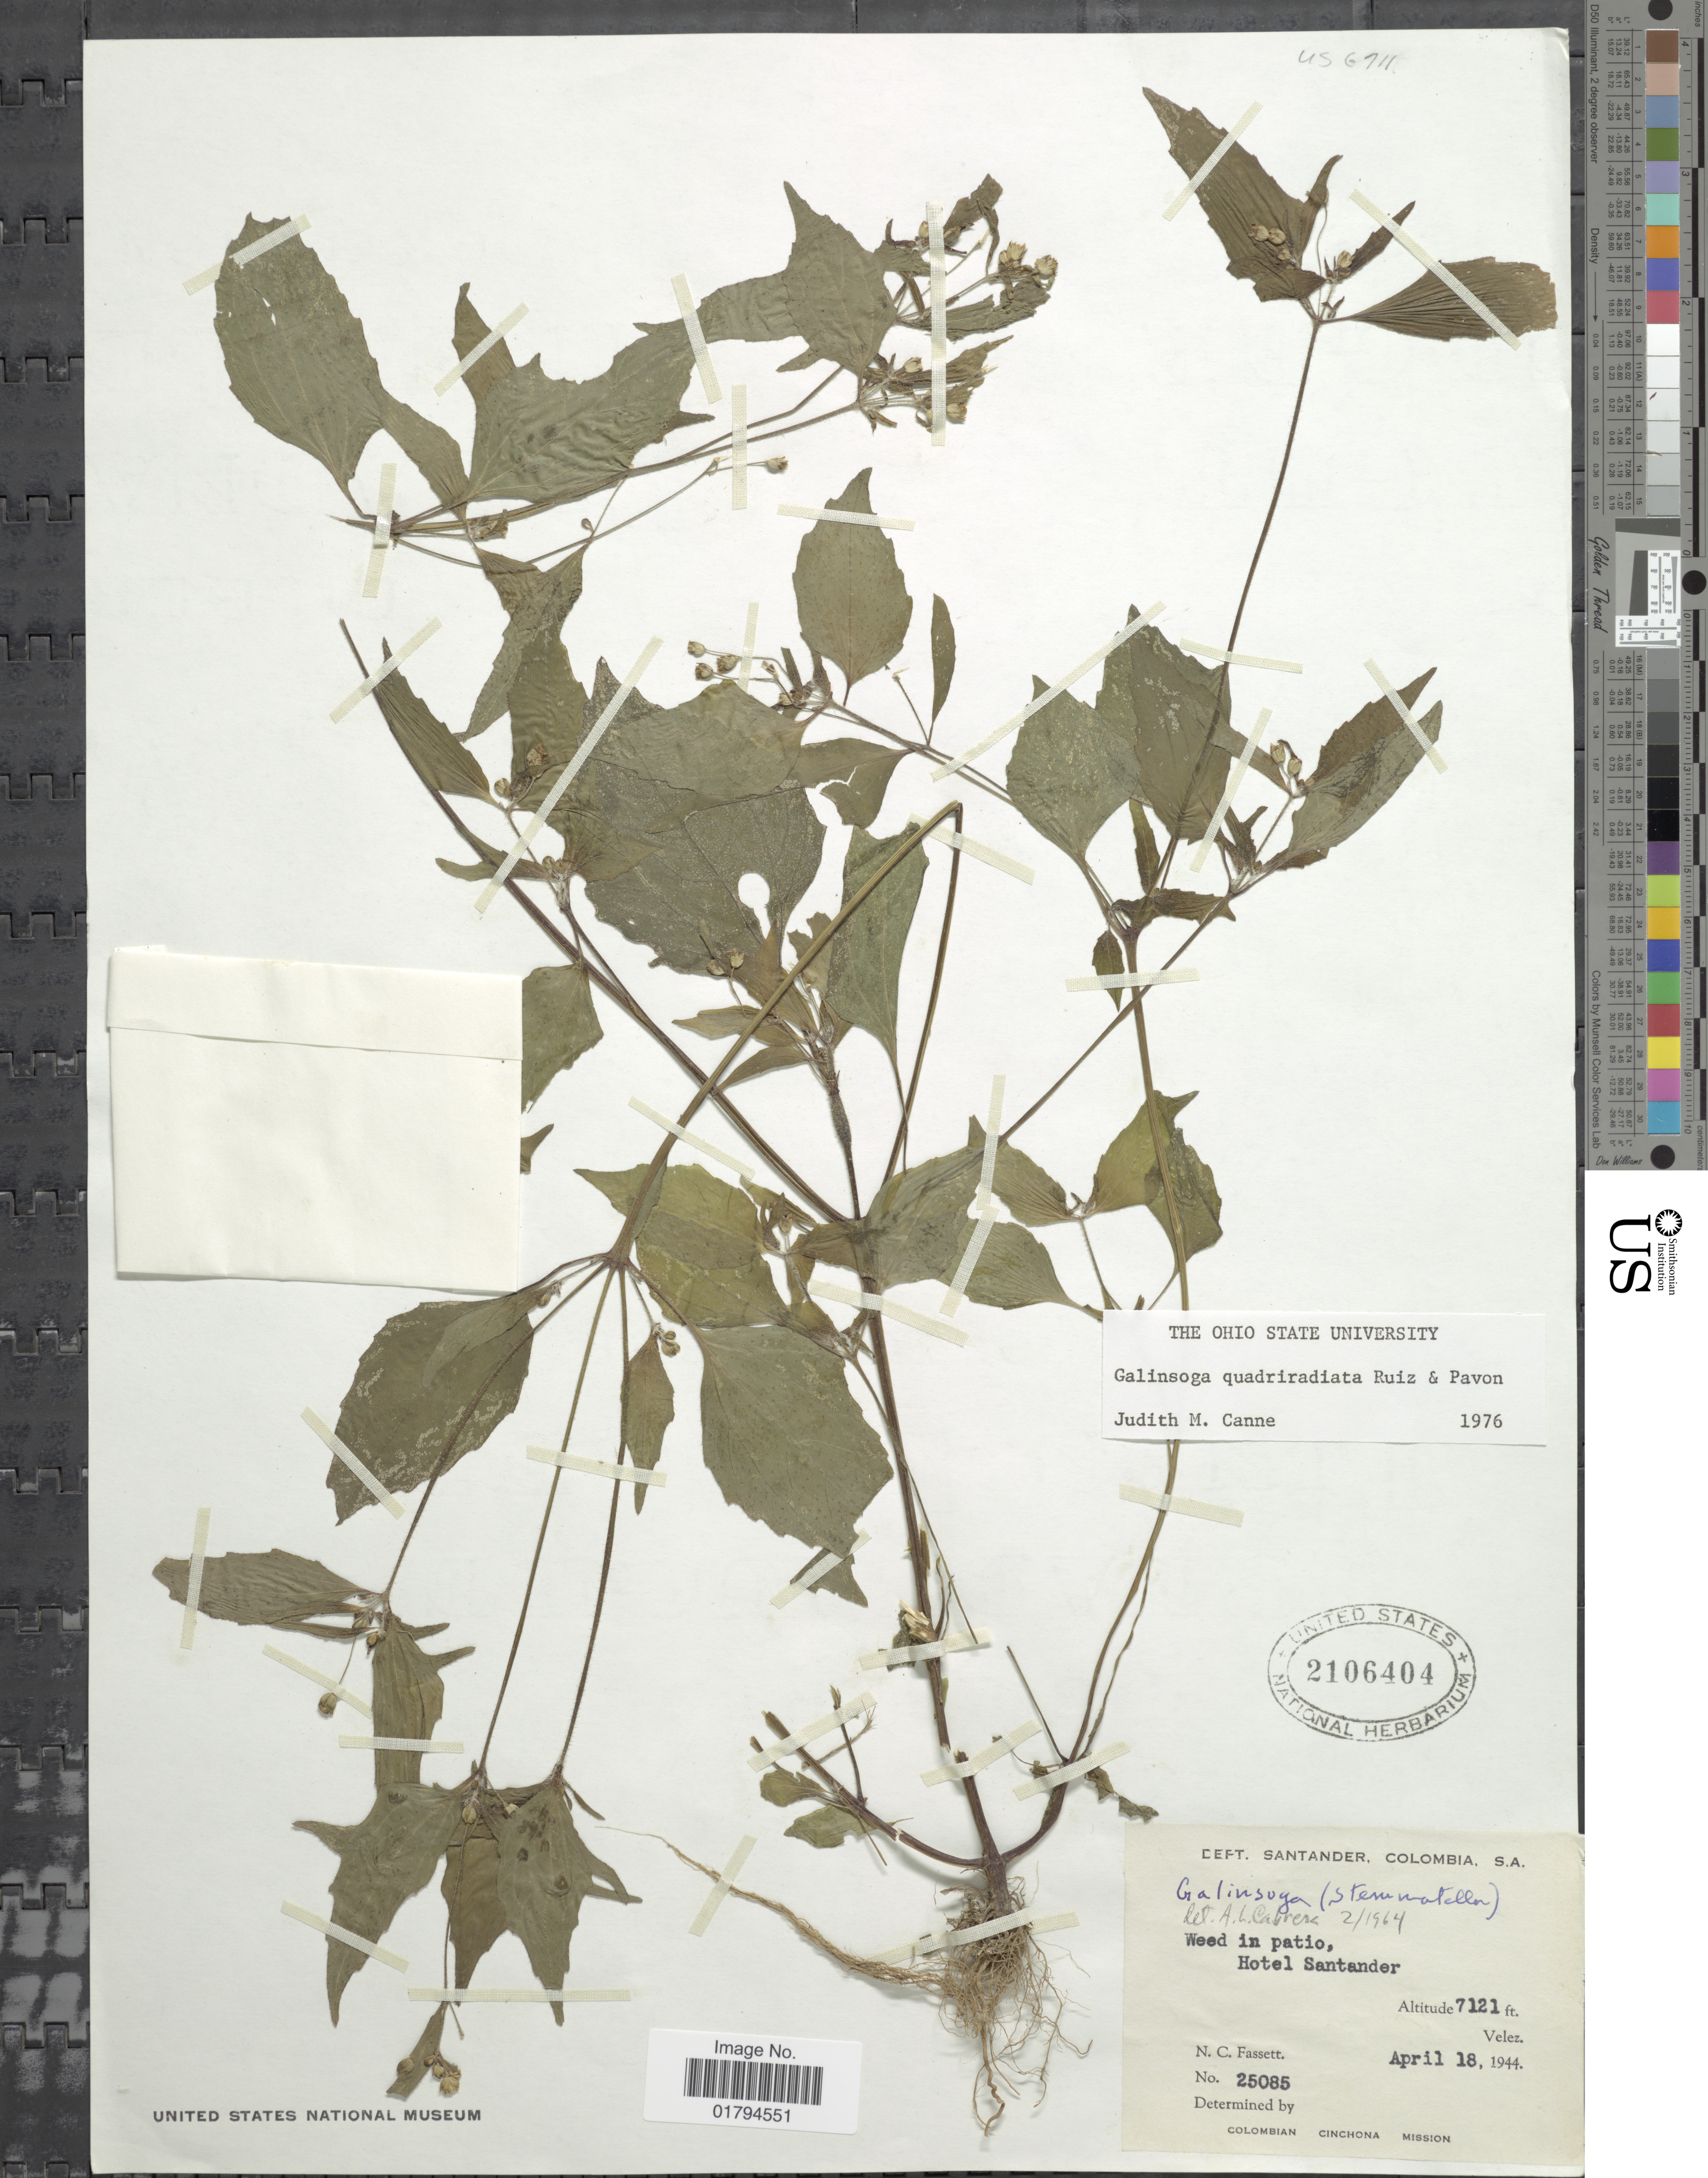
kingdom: Plantae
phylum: Tracheophyta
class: Magnoliopsida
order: Asterales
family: Asteraceae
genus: Galinsoga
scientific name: Galinsoga quadriradiata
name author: Ruiz & Pav.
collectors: N. C. Fassett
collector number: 25085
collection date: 1944-04-18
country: Colombia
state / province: Santander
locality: Hotel Santander, Velez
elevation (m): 2170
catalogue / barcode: US 2106404